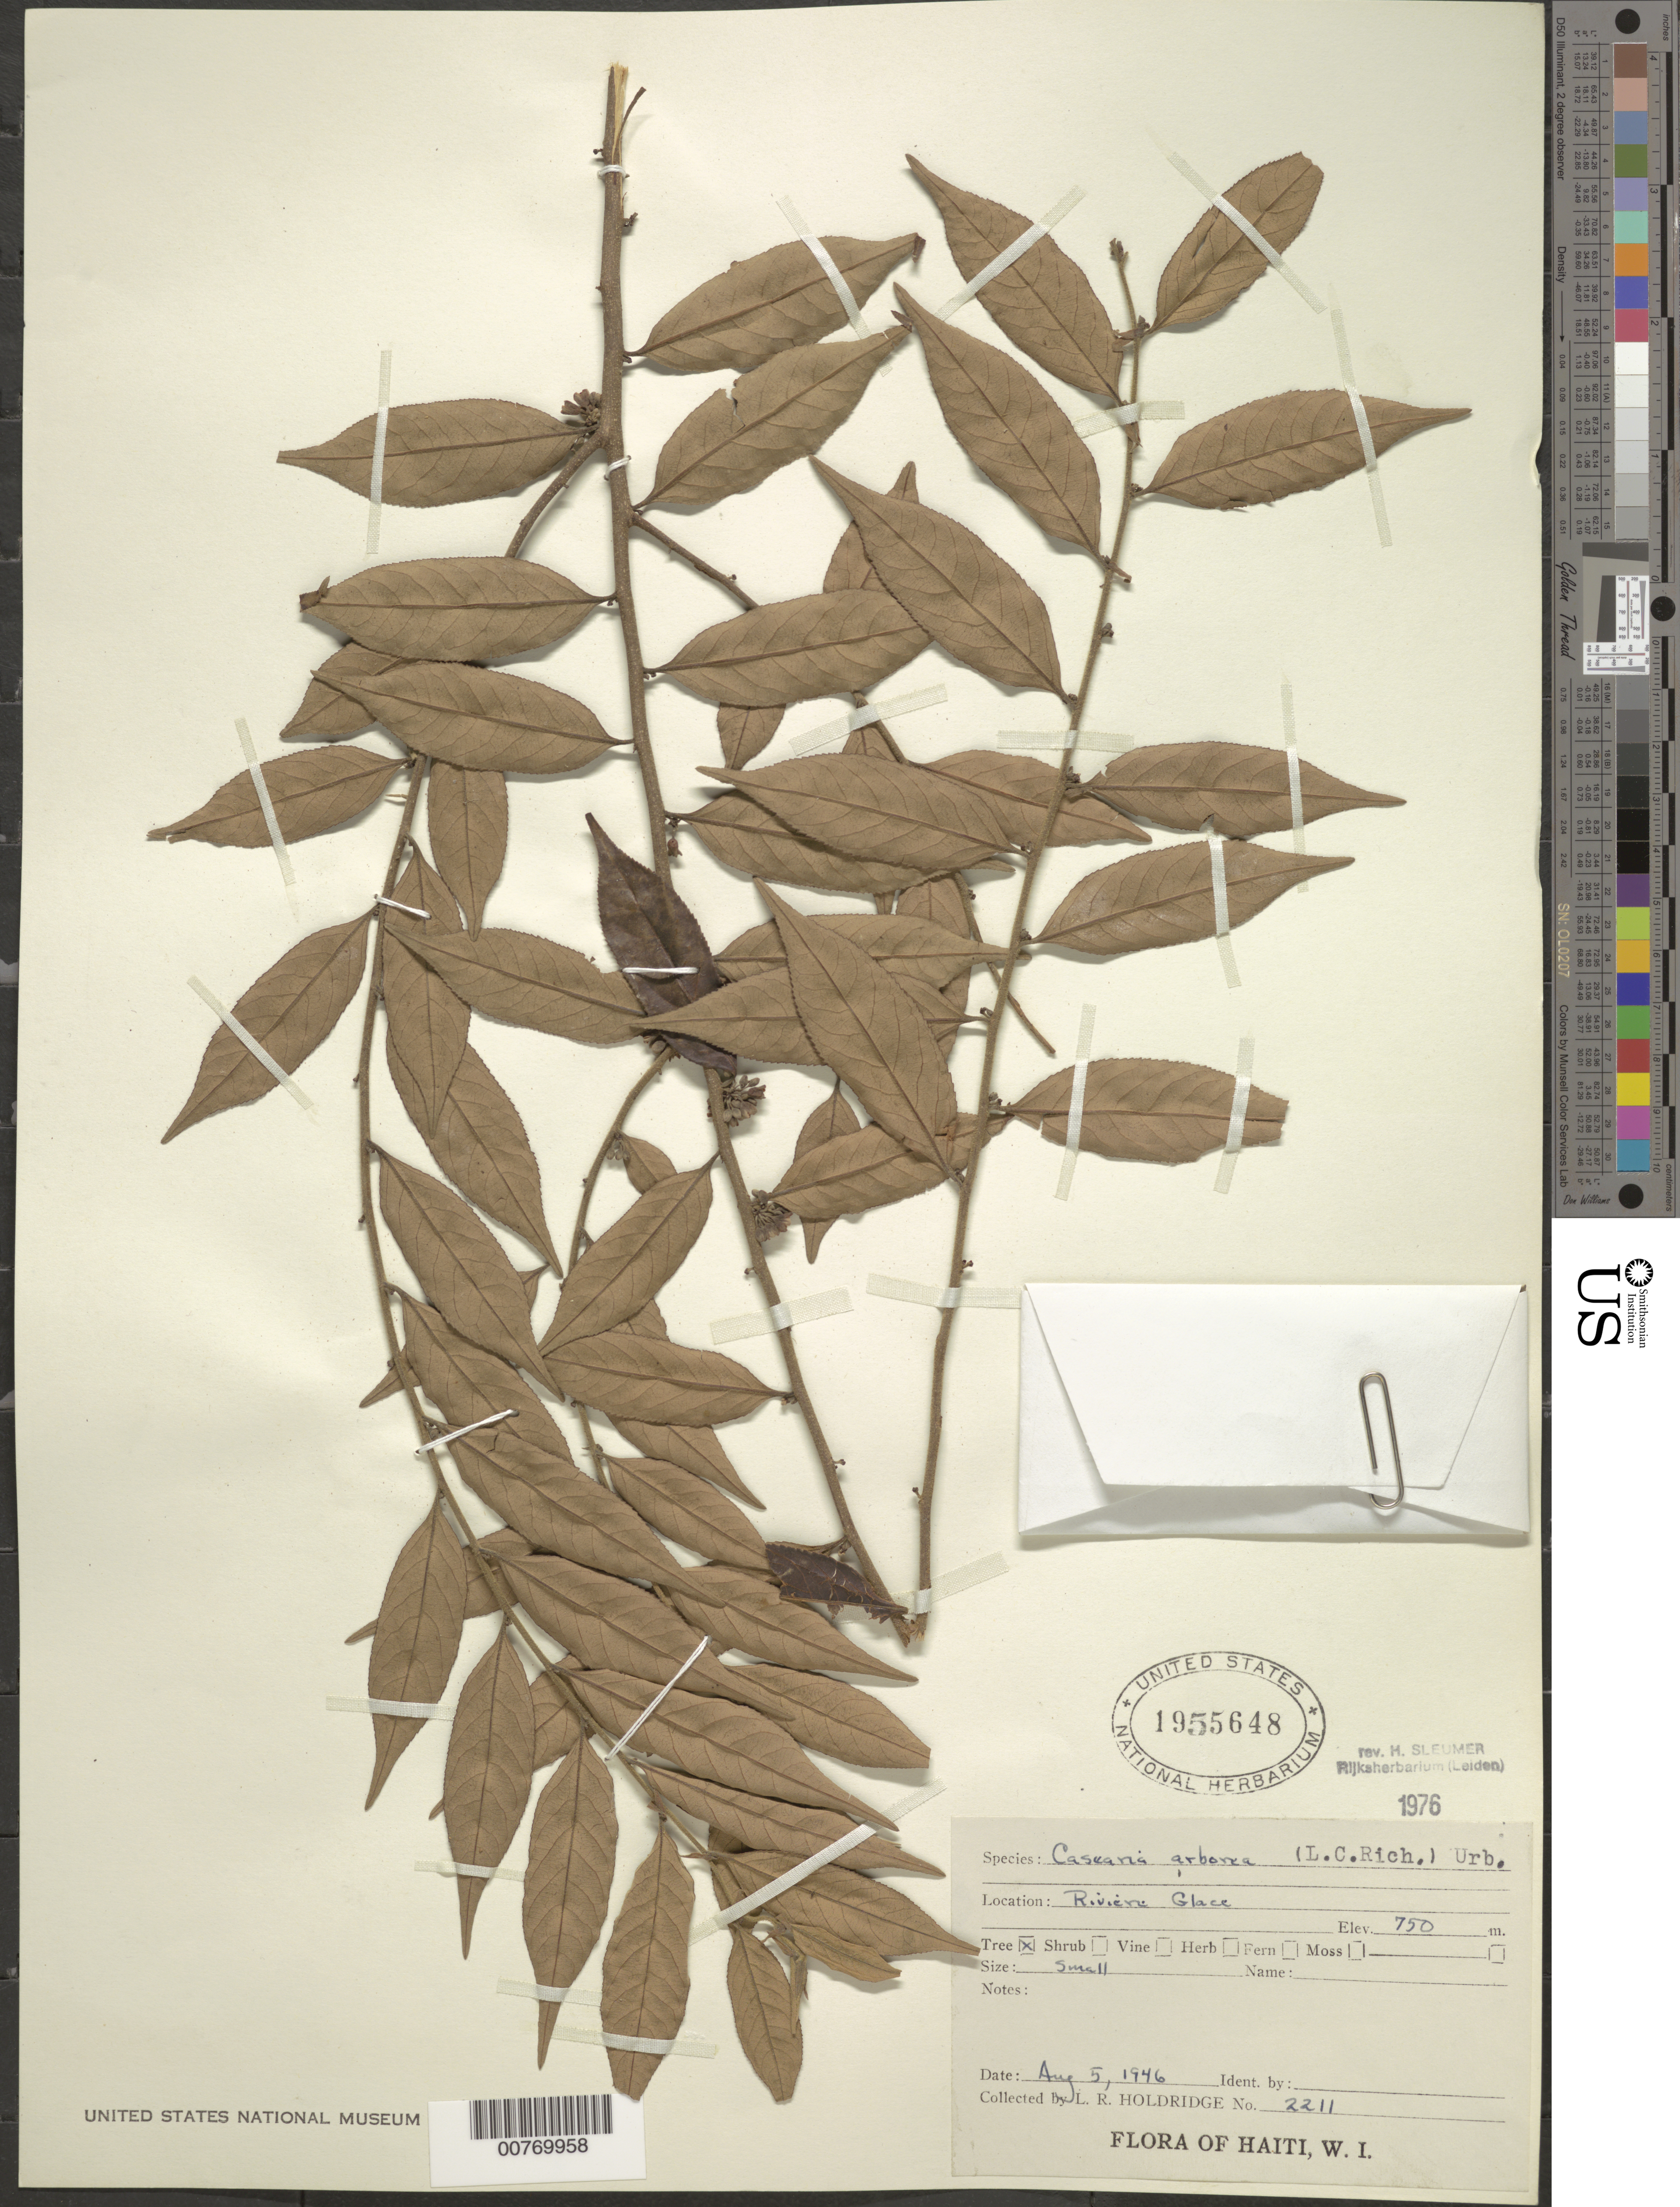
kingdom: Plantae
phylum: Tracheophyta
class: Magnoliopsida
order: Malpighiales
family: Salicaceae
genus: Casearia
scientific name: Casearia arborea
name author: (Rich.) Urb.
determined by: Sleumer, H. O.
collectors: L. Holdridge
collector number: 2211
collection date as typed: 05 Aug 1946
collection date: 1946-08-05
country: Haiti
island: Hispaniola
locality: Riviere Glace.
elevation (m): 750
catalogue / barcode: US 1955648